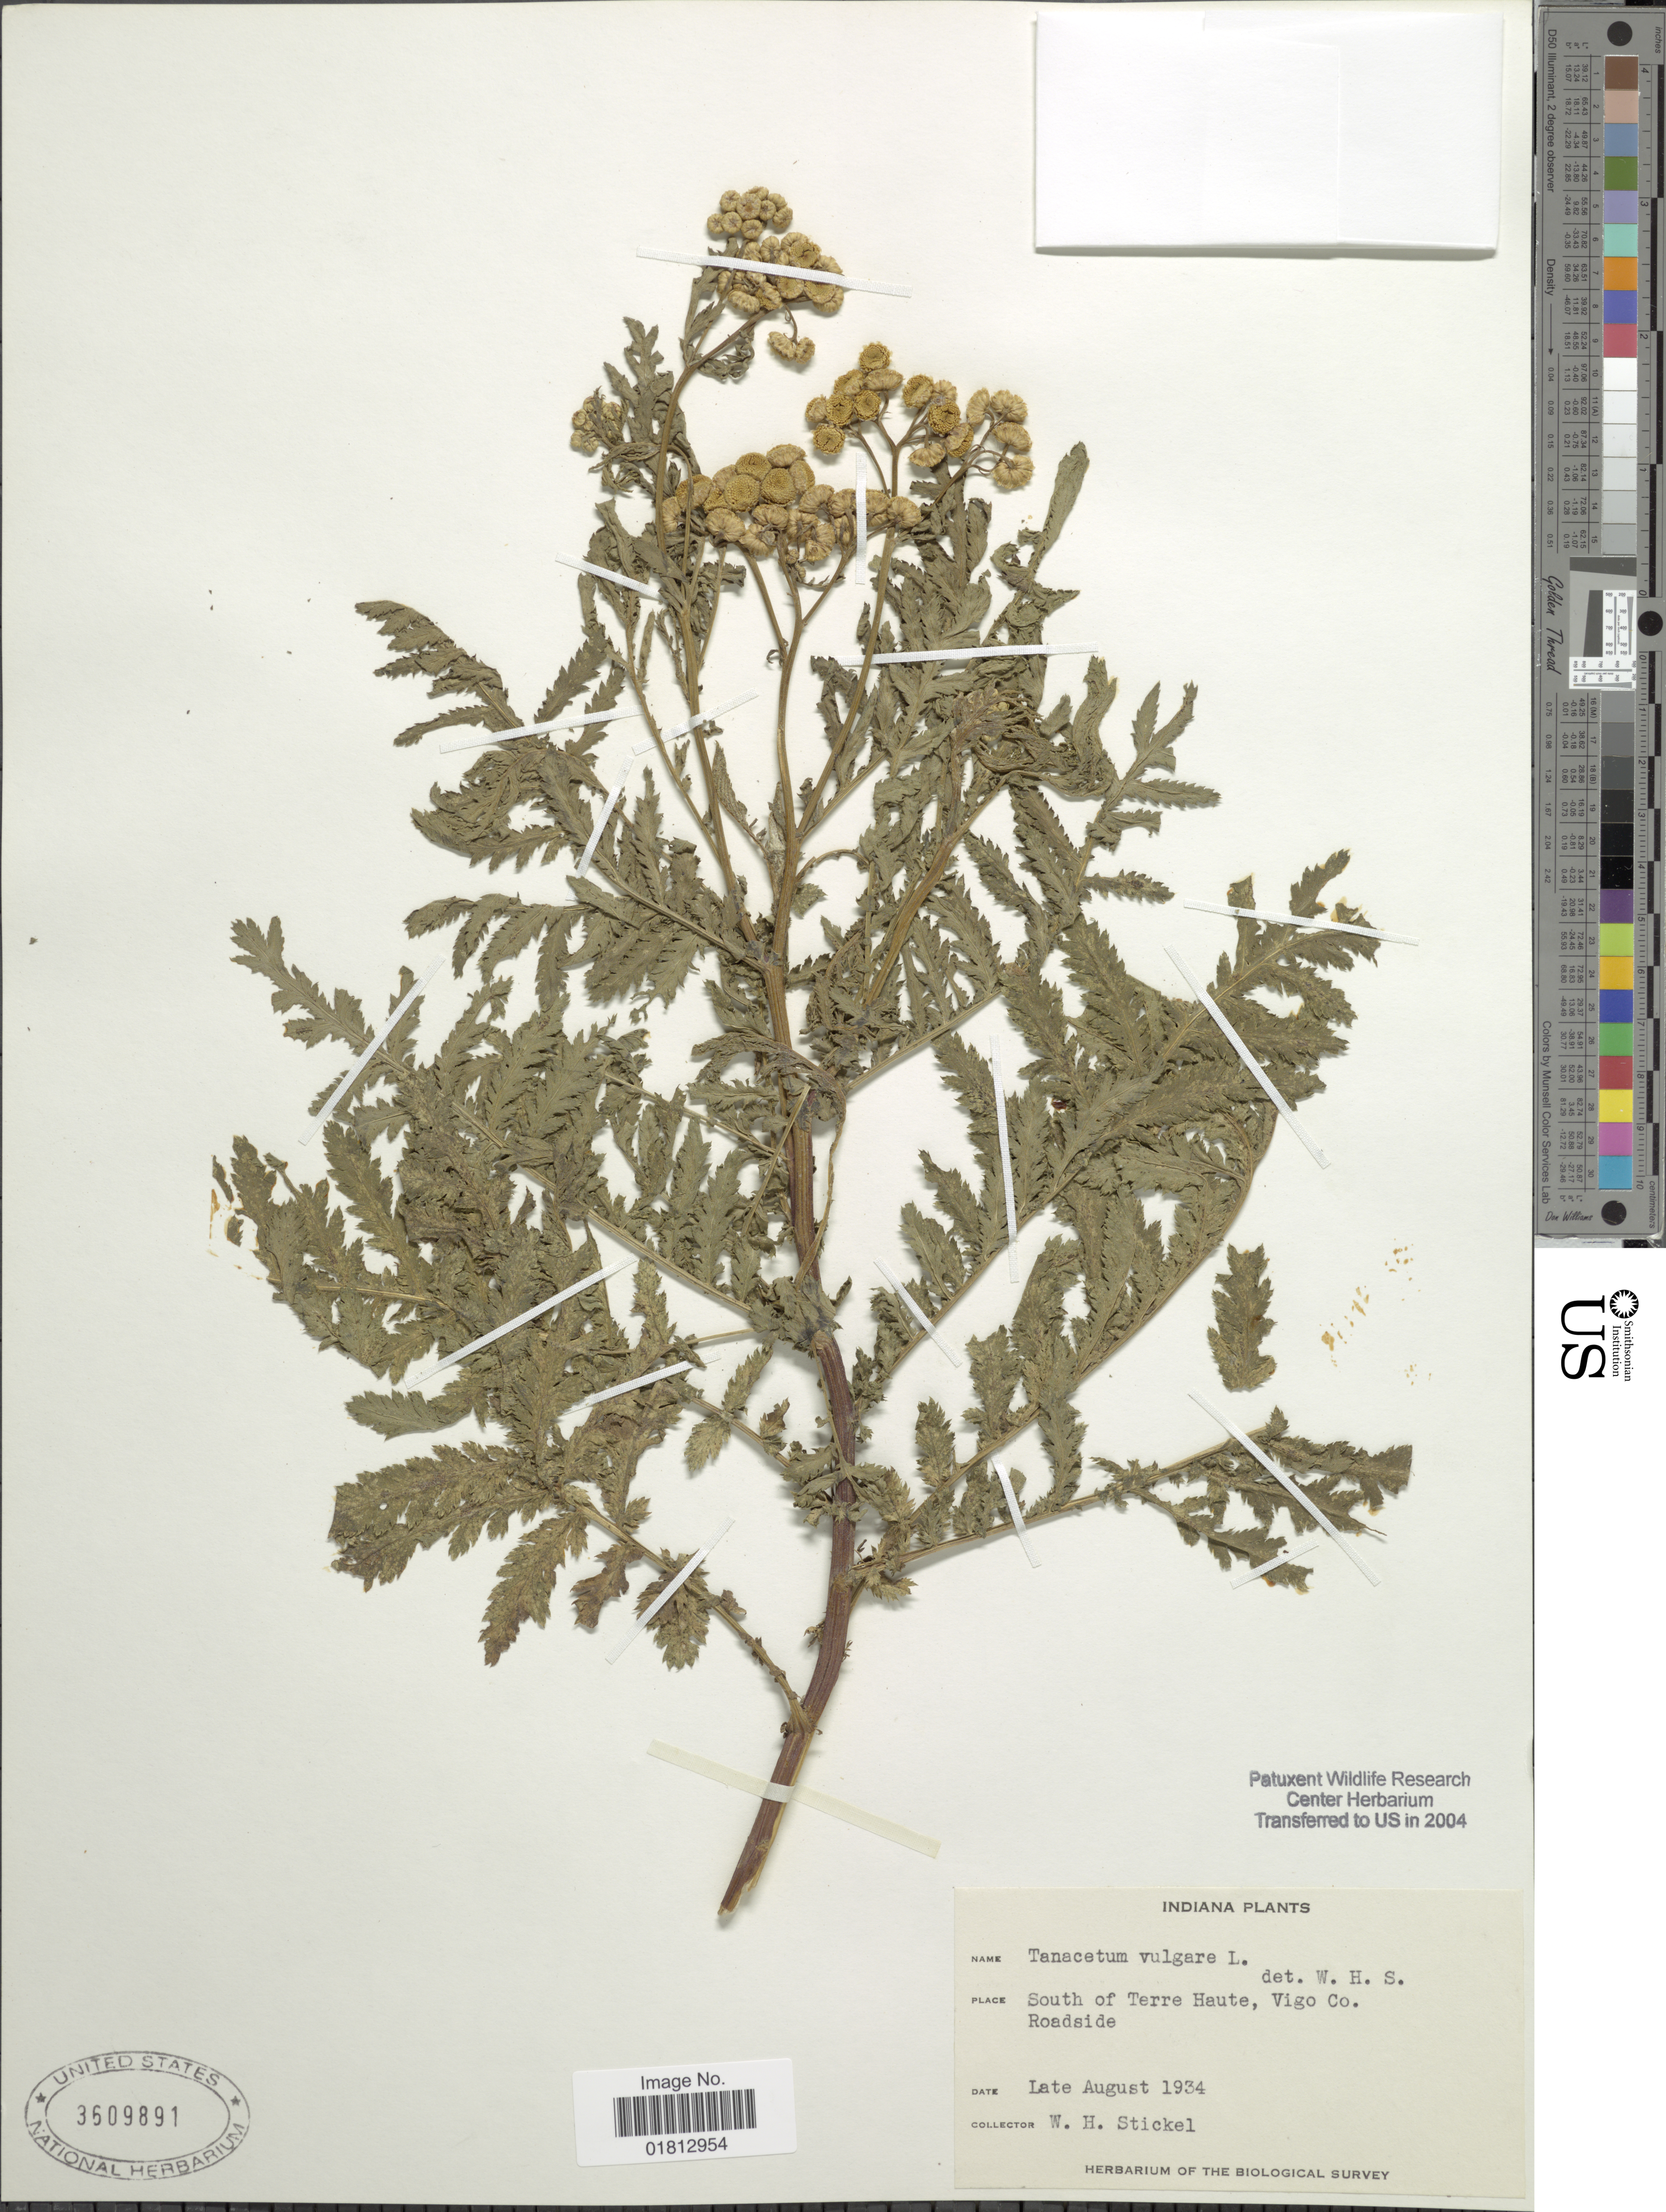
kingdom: Plantae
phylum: Tracheophyta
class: Magnoliopsida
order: Asterales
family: Asteraceae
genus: Tanacetum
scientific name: Tanacetum vulgare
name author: L.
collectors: W. Stickel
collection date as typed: Late august 1934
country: United States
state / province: Indiana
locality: South of Terre Haute, Vigo Co.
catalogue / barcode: US 3609891